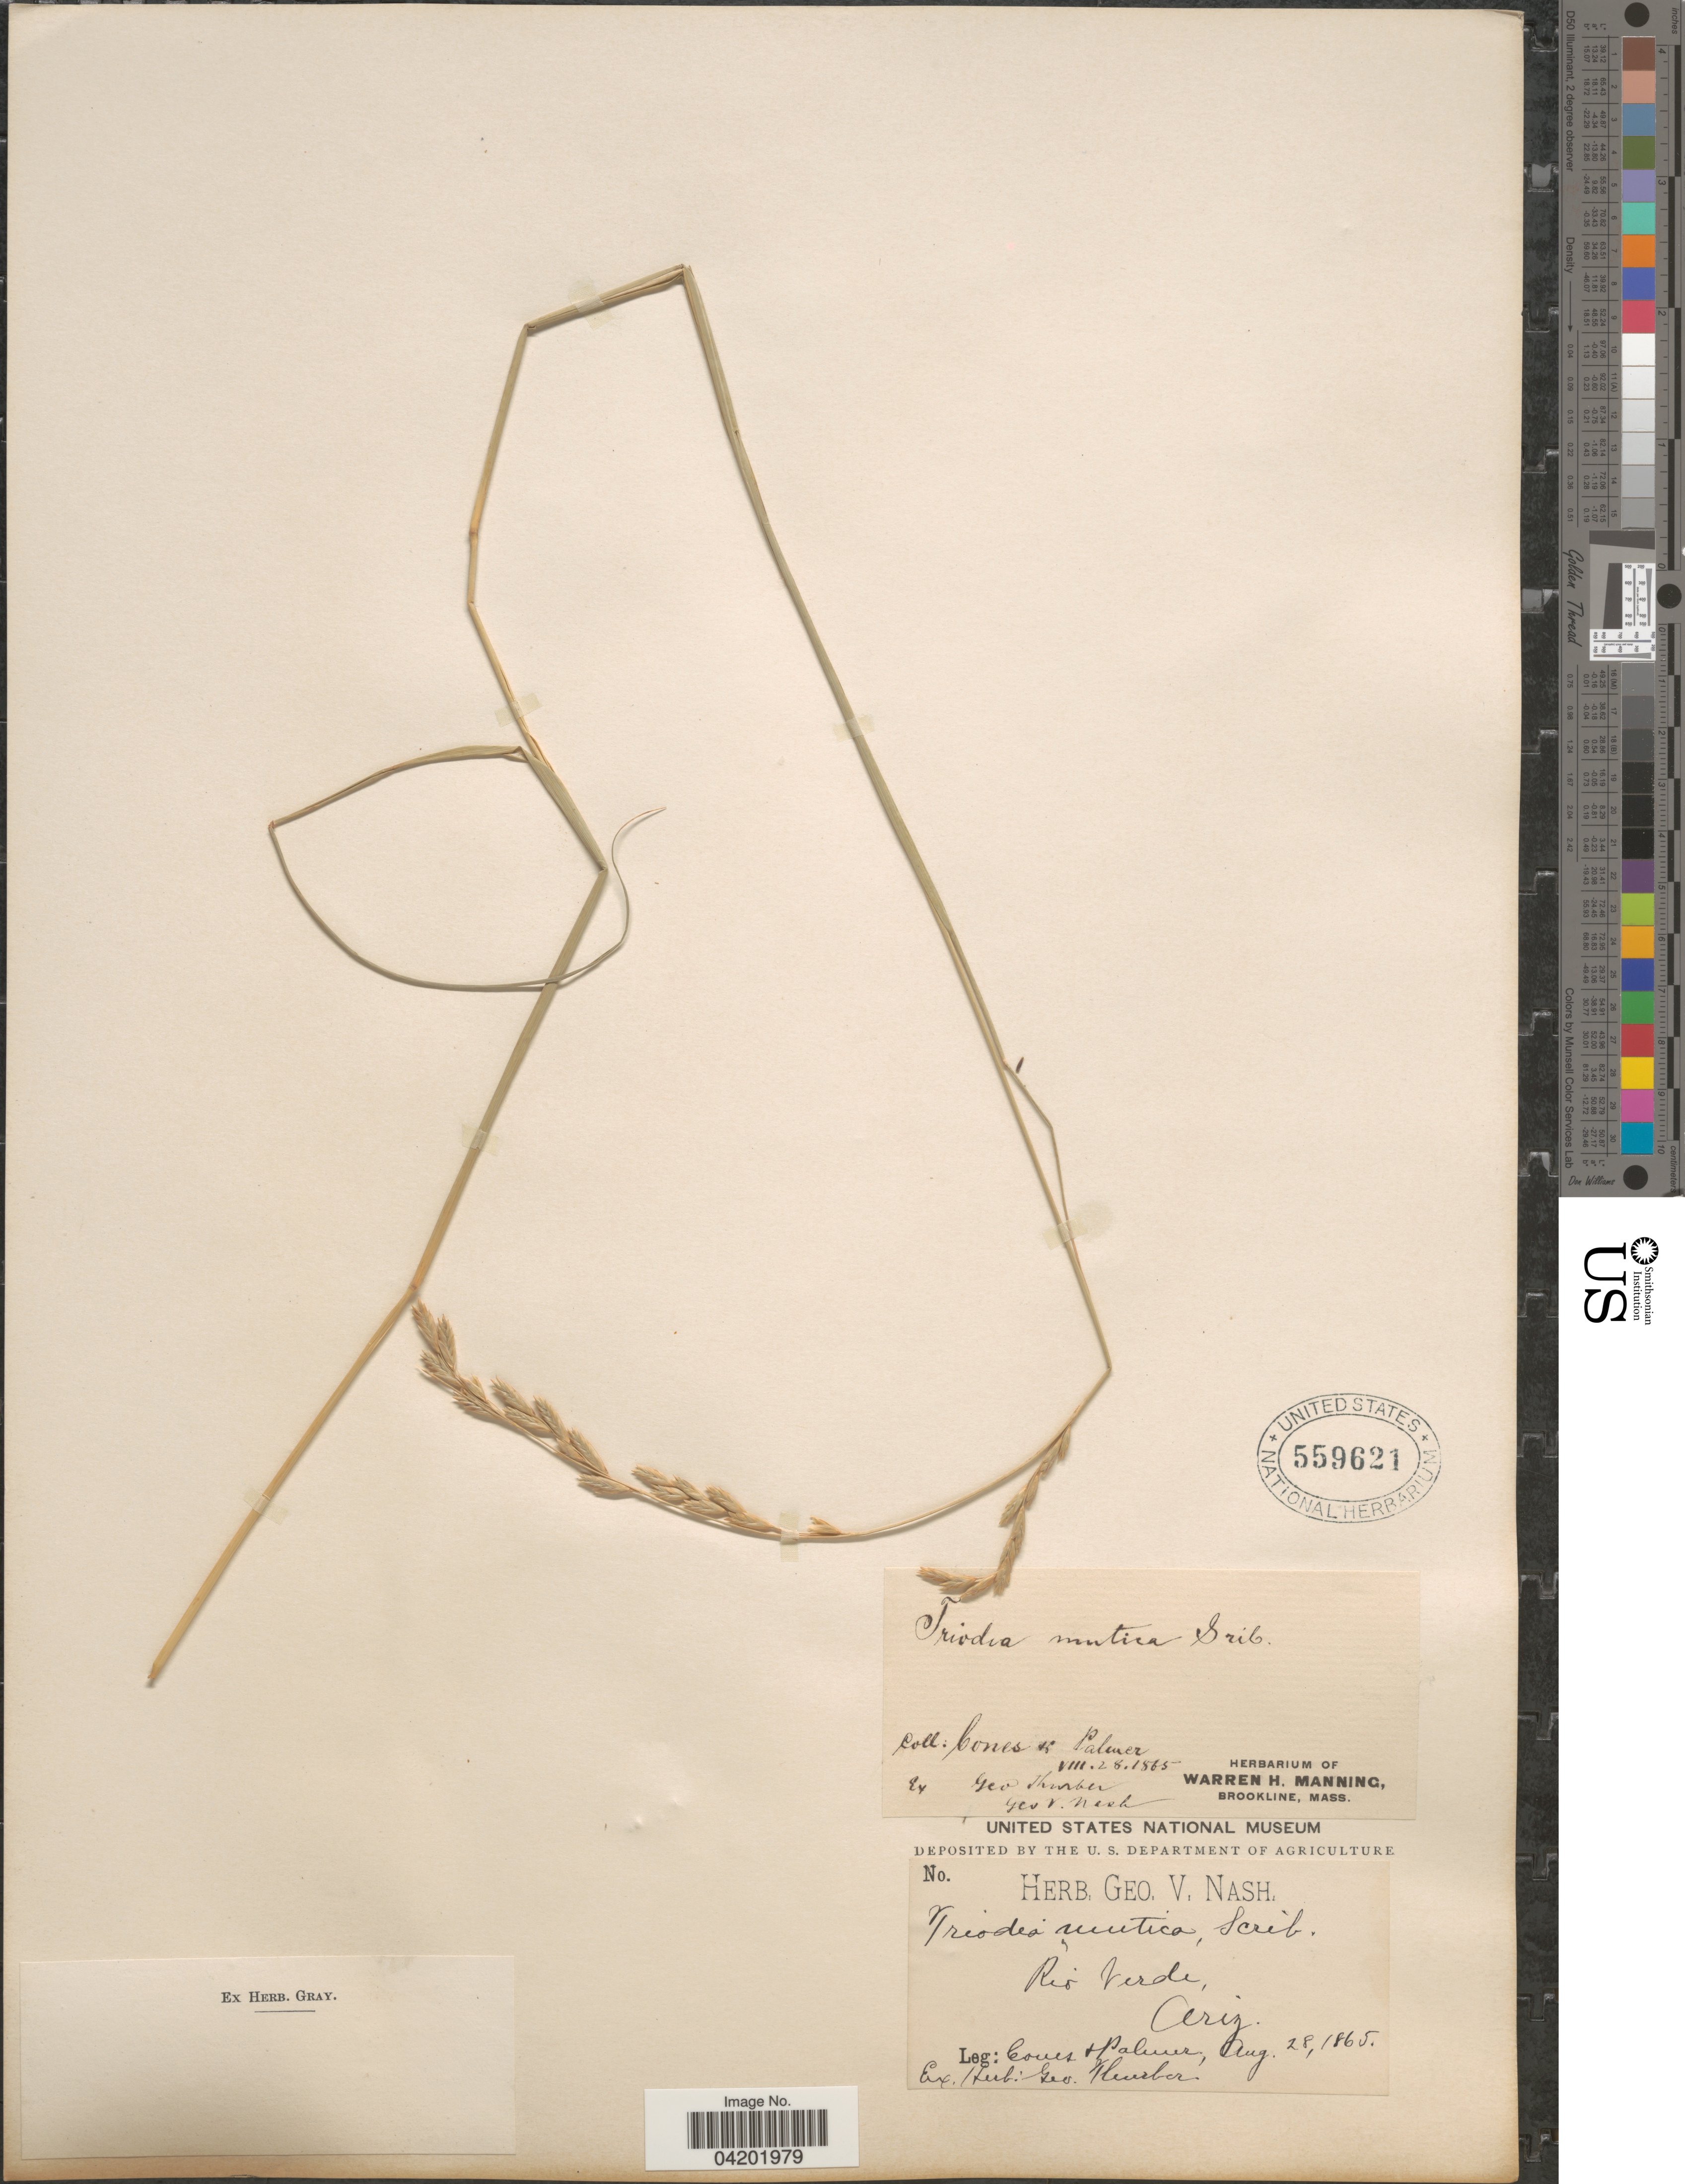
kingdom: Plantae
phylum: Tracheophyta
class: Liliopsida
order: Poales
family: Poaceae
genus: Tridentopsis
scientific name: Tridentopsis mutica var. elongata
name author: P.M. Peterson & Romasch.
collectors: Cones & Palmer, --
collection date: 1865-08-28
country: United States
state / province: Arizona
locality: Rio Verde.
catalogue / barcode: US 559621